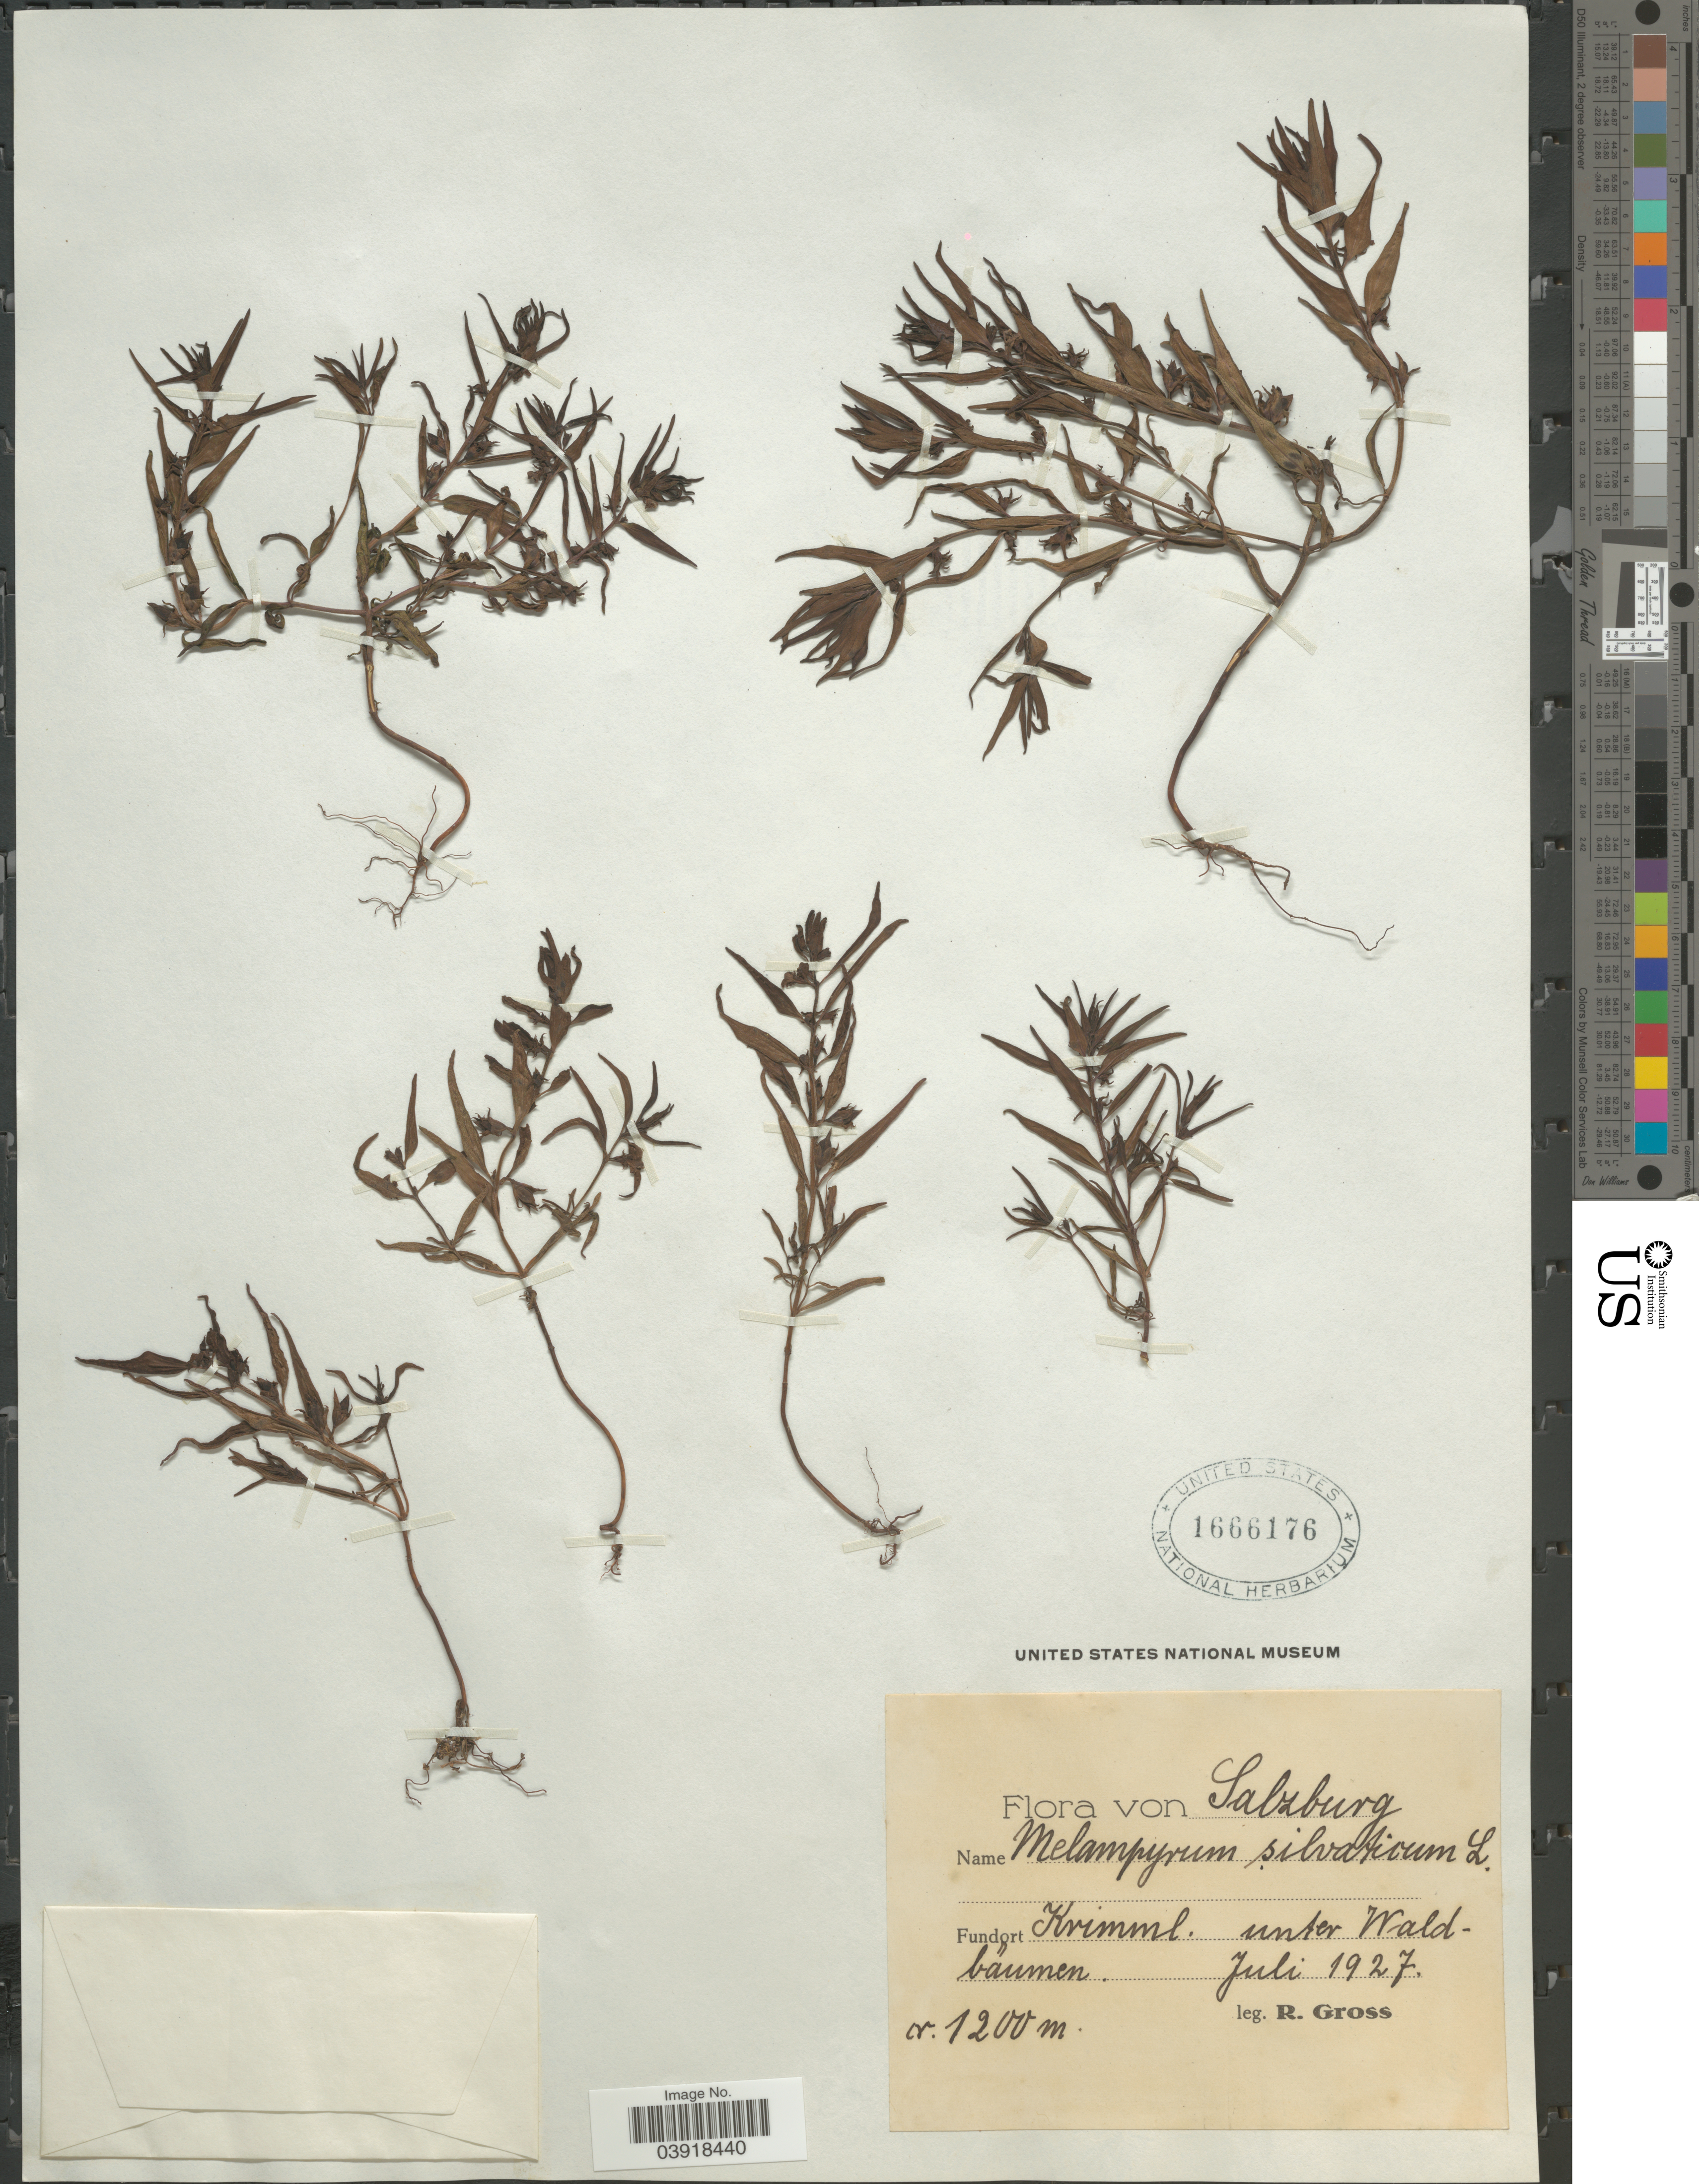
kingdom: Plantae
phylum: Tracheophyta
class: Magnoliopsida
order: Lamiales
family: Orobanchaceae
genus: Melampyrum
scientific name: Melampyrum sylvaticum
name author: L.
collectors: R. Gross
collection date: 1927-07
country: Austria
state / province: Salzburg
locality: Krimml. unter Waldbâumen.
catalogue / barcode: US 1666176